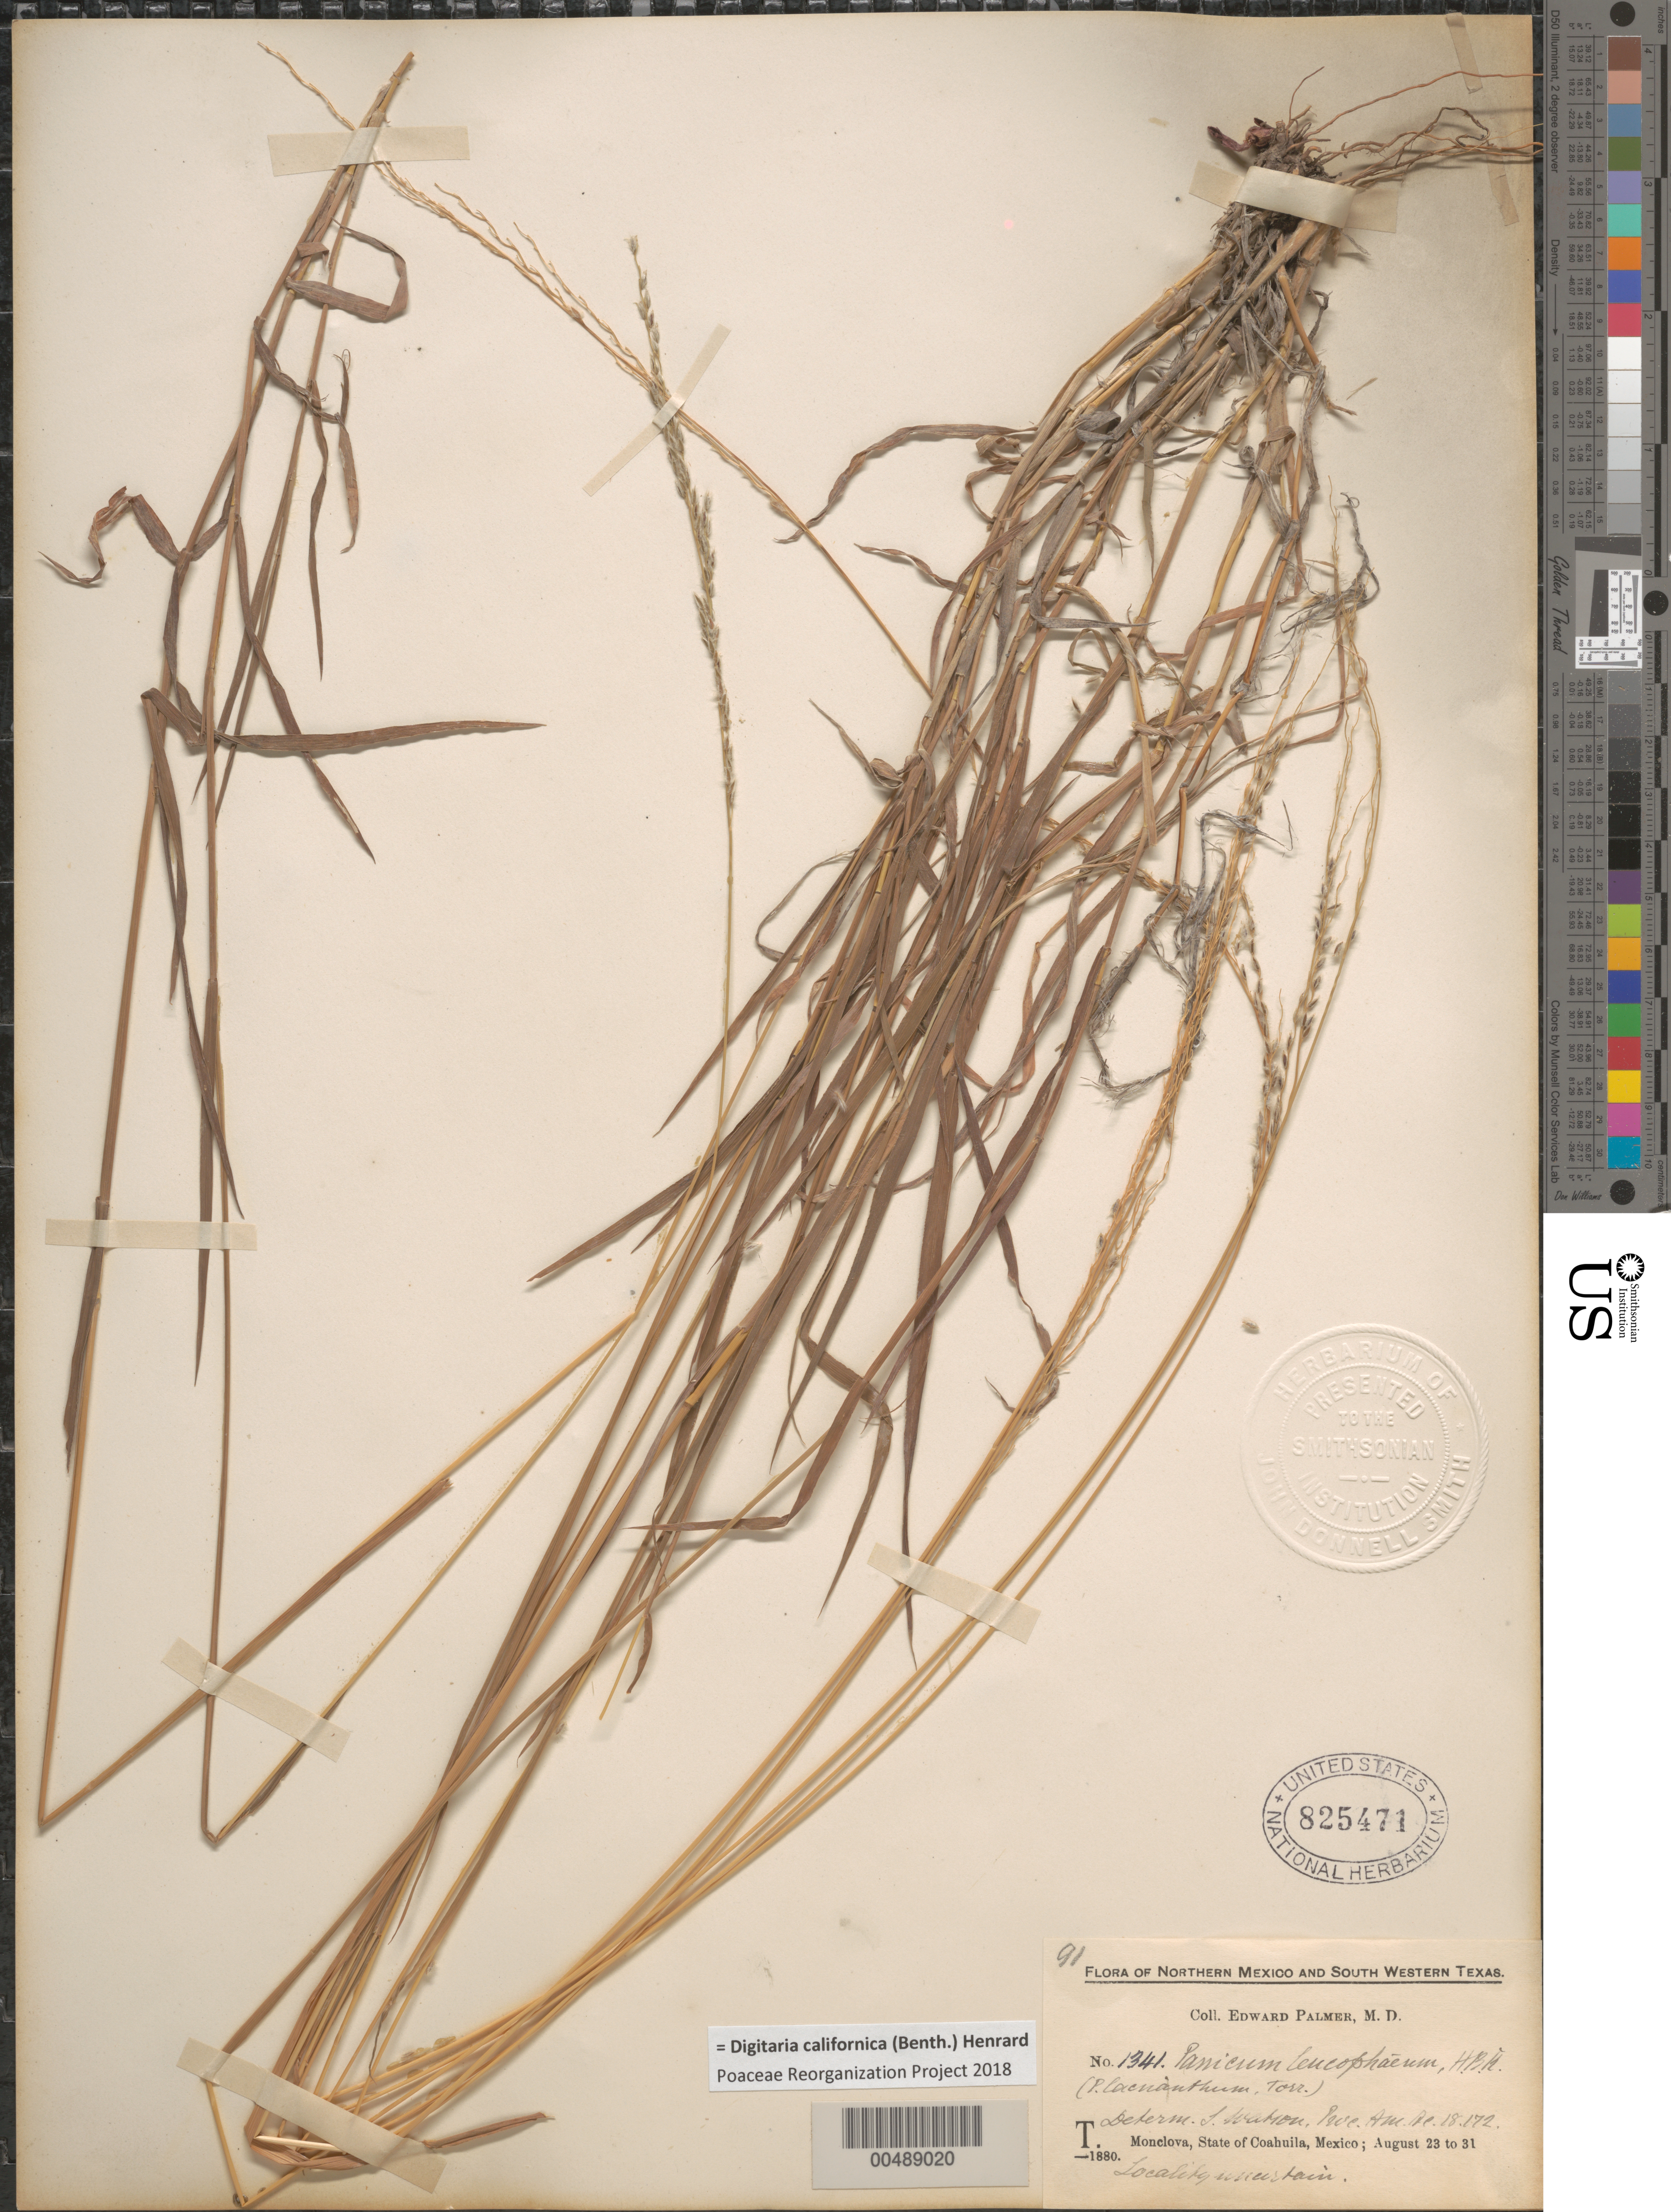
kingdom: Plantae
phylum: Tracheophyta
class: Liliopsida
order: Poales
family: Poaceae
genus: Digitaria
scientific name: Digitaria californica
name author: (Benth.) Henr.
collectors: E. Palmer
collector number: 91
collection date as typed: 23 Aug 1880 to 31 Aug 1880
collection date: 1880-08-23/1880-08-31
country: Mexico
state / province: Coahuila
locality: Monclova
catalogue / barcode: US 825471